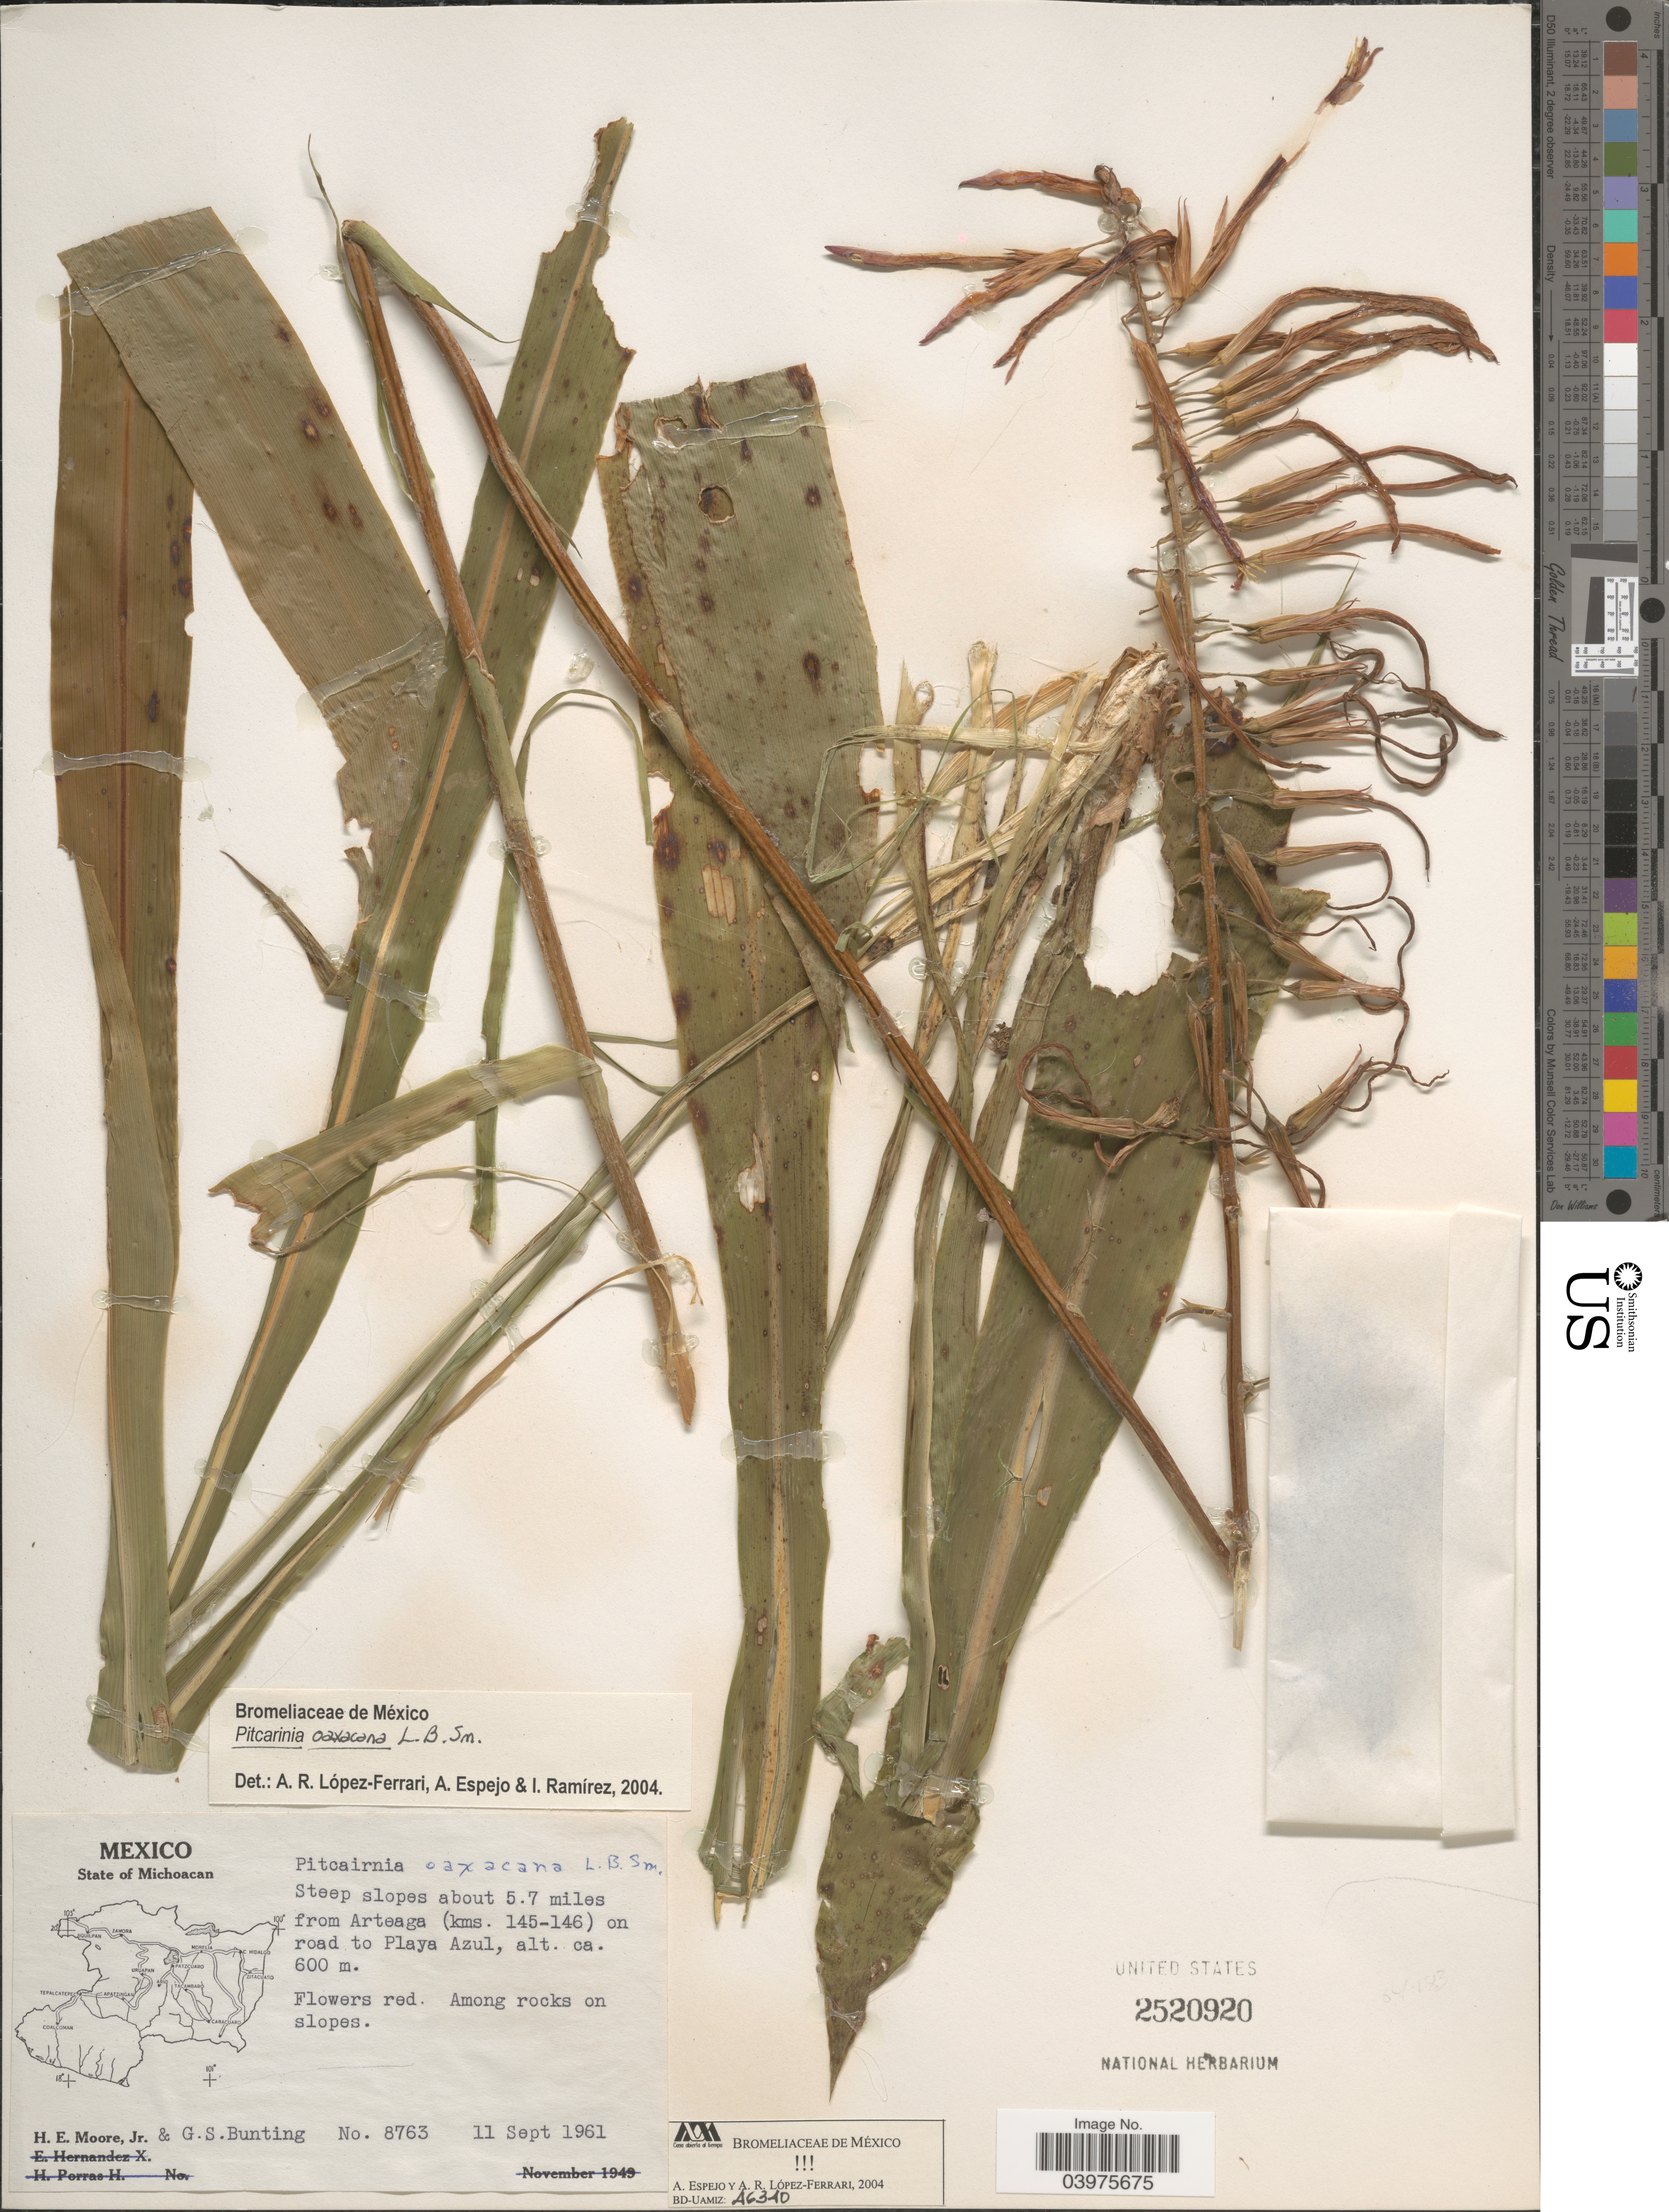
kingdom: Plantae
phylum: Tracheophyta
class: Liliopsida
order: Poales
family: Bromeliaceae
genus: Pitcairnia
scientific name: Pitcairnia oaxacana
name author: L.B. Sm.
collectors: H. Moore & G. S. Bunting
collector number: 8763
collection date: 1961-09-11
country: Mexico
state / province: Michoacán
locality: Steep slopes about 5.7 miles from Arteaga (kms. 145-146) on road to Playa Azul.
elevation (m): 600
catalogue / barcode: US 2520920